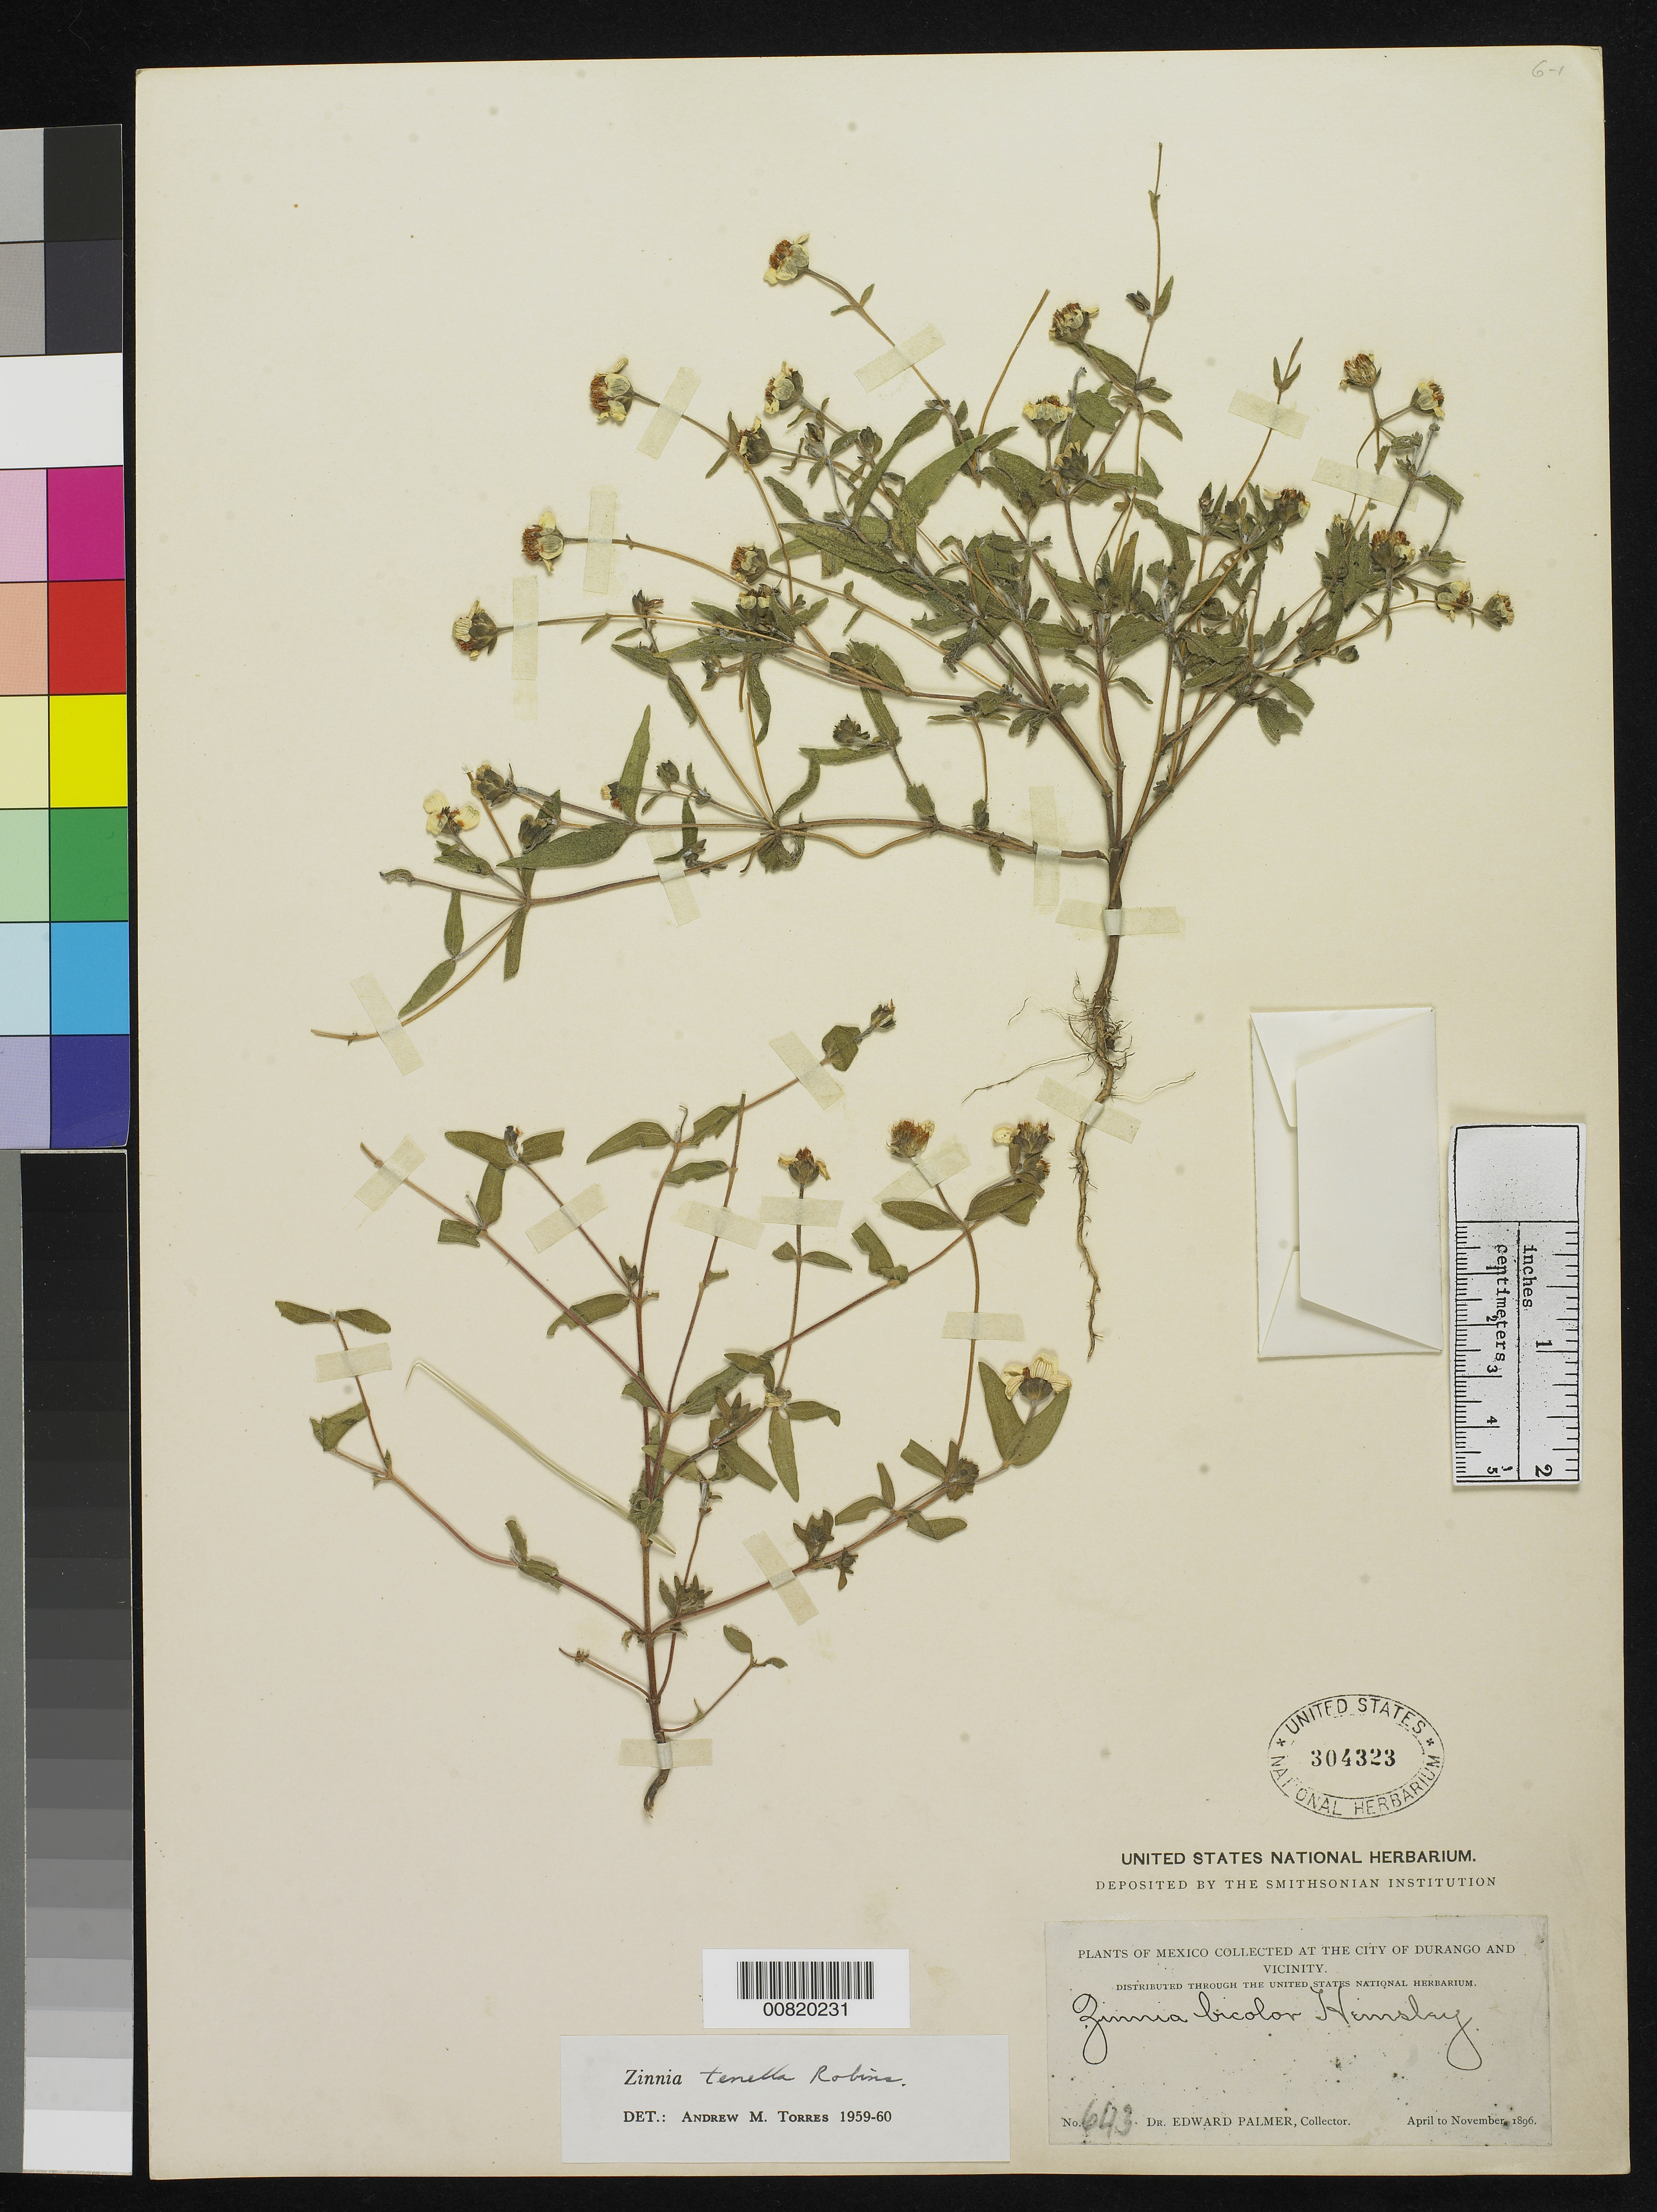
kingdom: Plantae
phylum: Tracheophyta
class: Magnoliopsida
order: Asterales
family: Asteraceae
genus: Zinnia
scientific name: Zinnia tenella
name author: B.L. Rob.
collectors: E. Palmer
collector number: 643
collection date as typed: Apr 1896 to -- Nov 1896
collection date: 1896-04/1896-11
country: Mexico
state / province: Durango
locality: City of Durango and vicinity.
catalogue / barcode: US 304323